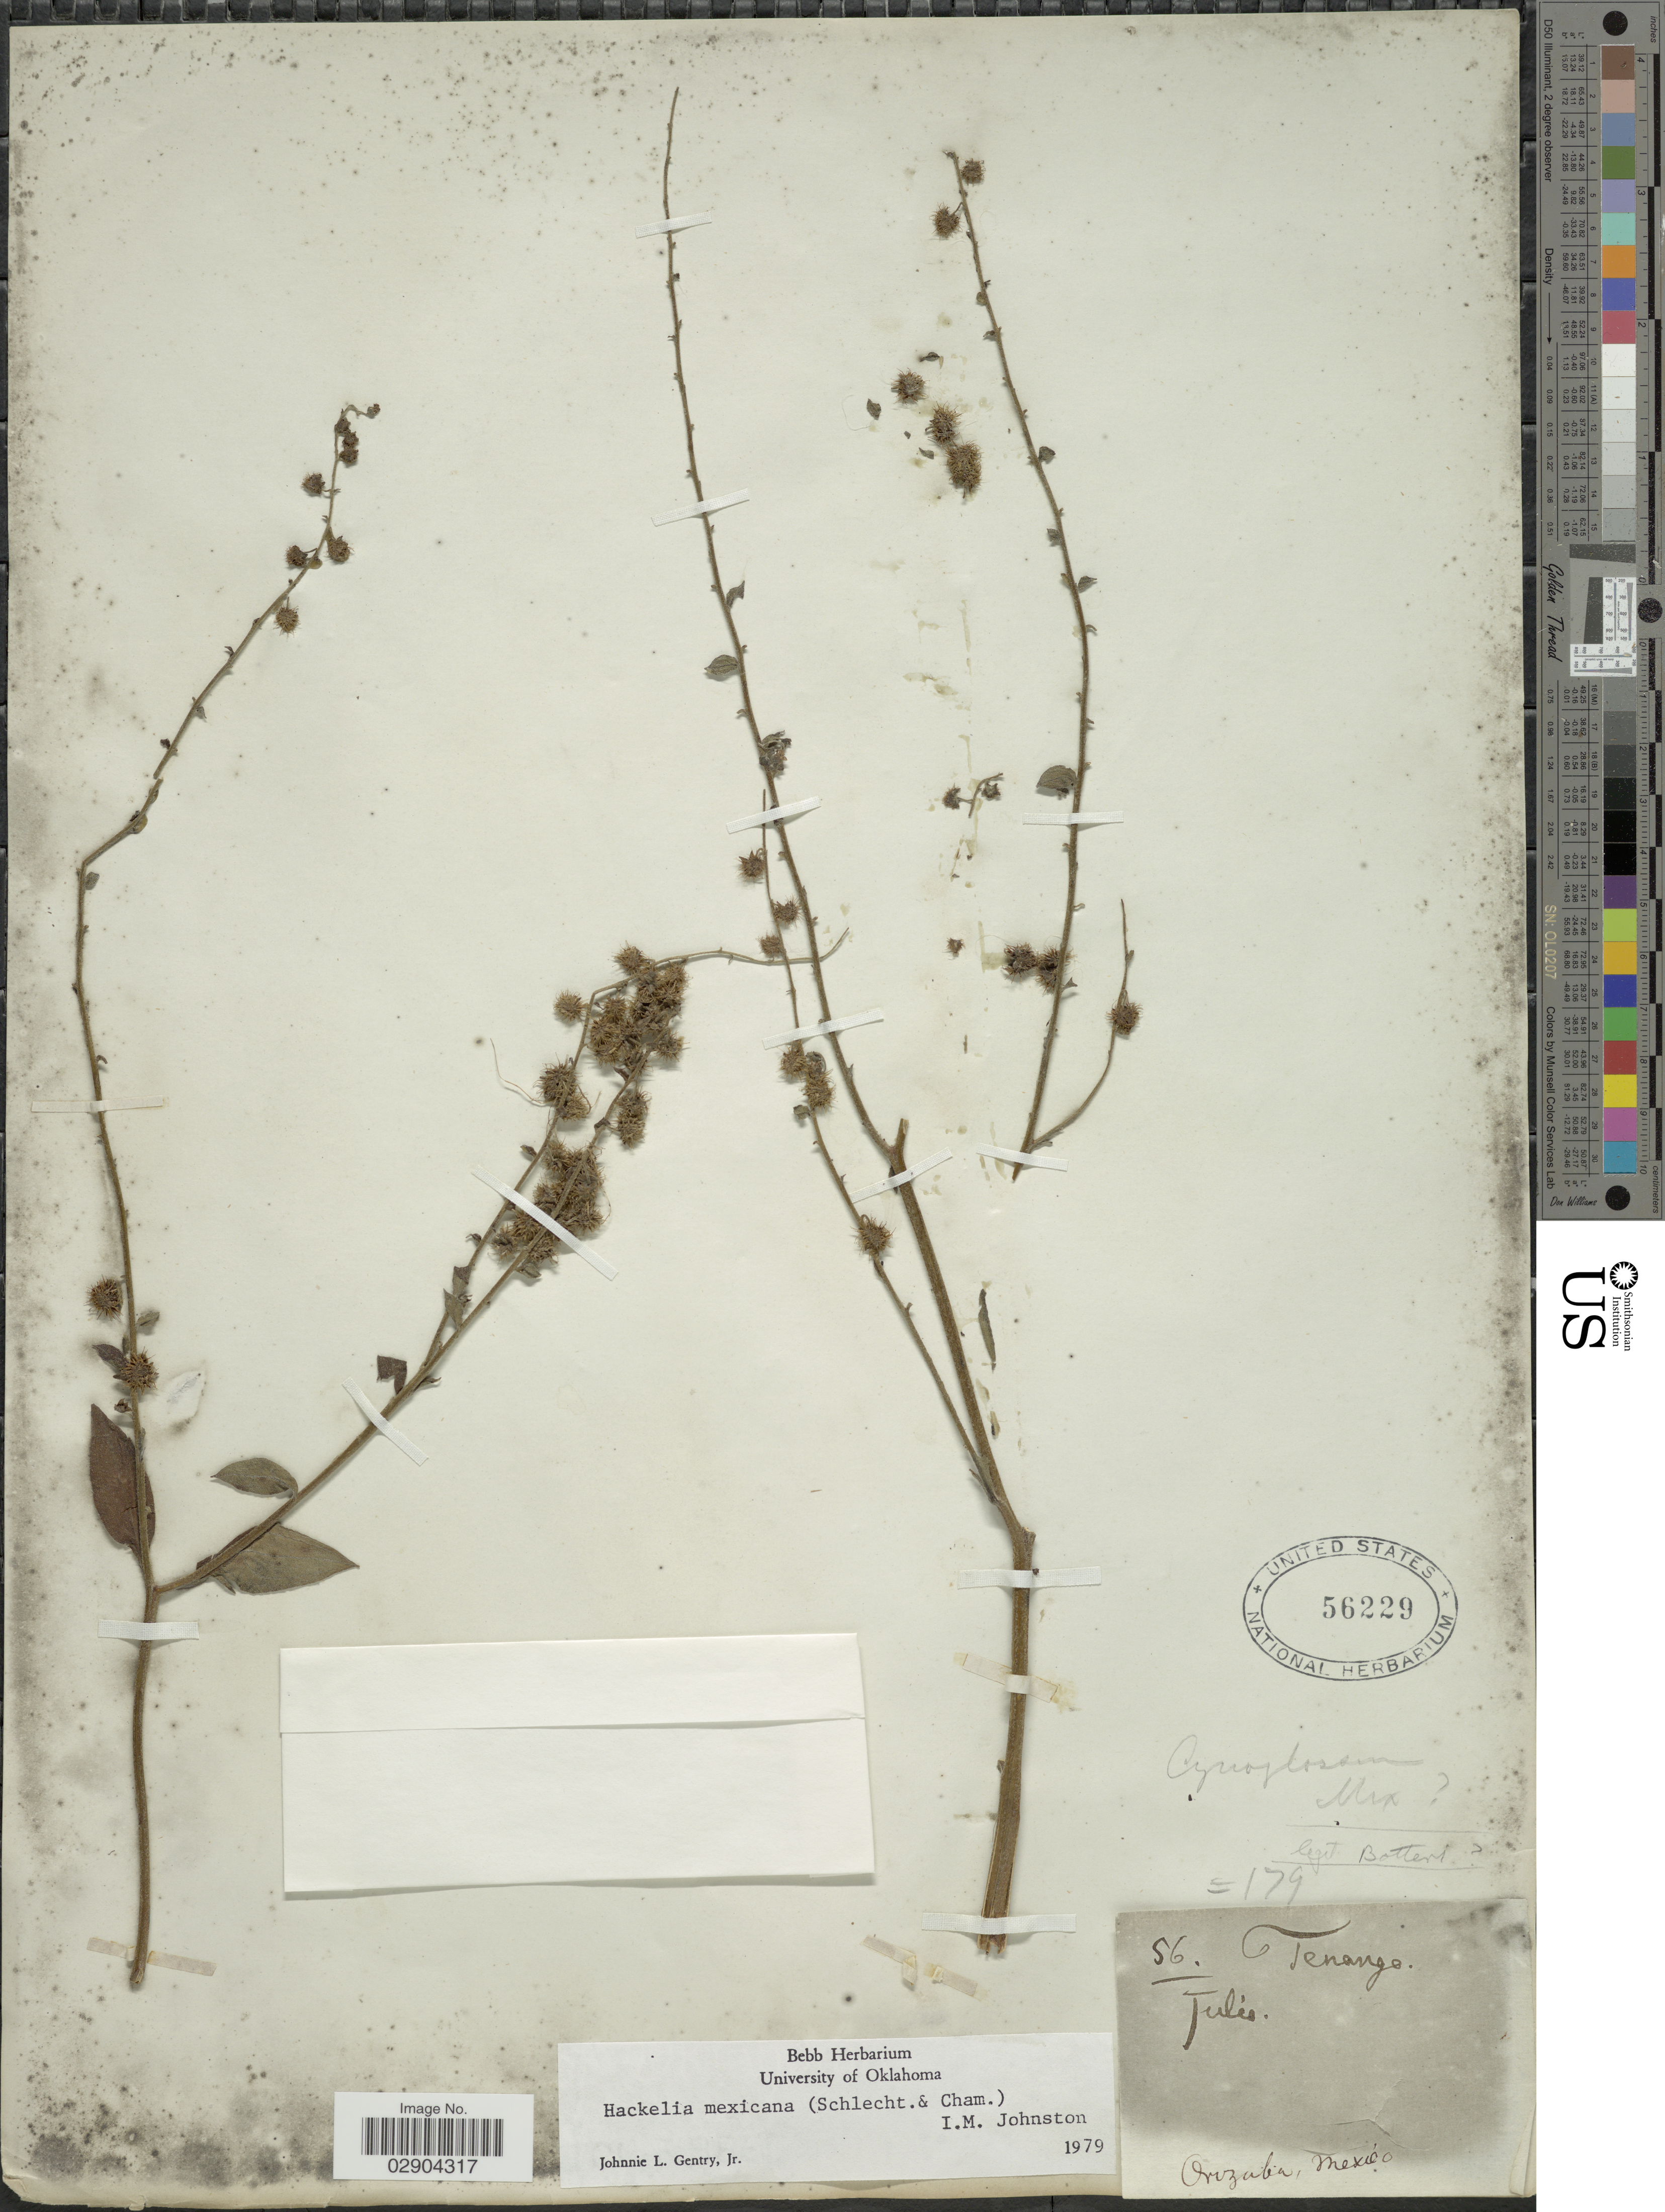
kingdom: Plantae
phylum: Tracheophyta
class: Magnoliopsida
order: Boraginales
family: Boraginaceae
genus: Hackelia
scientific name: Hackelia mexicana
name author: (Schltdl. & Cham.) I.M. Johnst.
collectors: -. Botteri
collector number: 56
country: Mexico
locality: Orizaba.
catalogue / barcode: US 56229